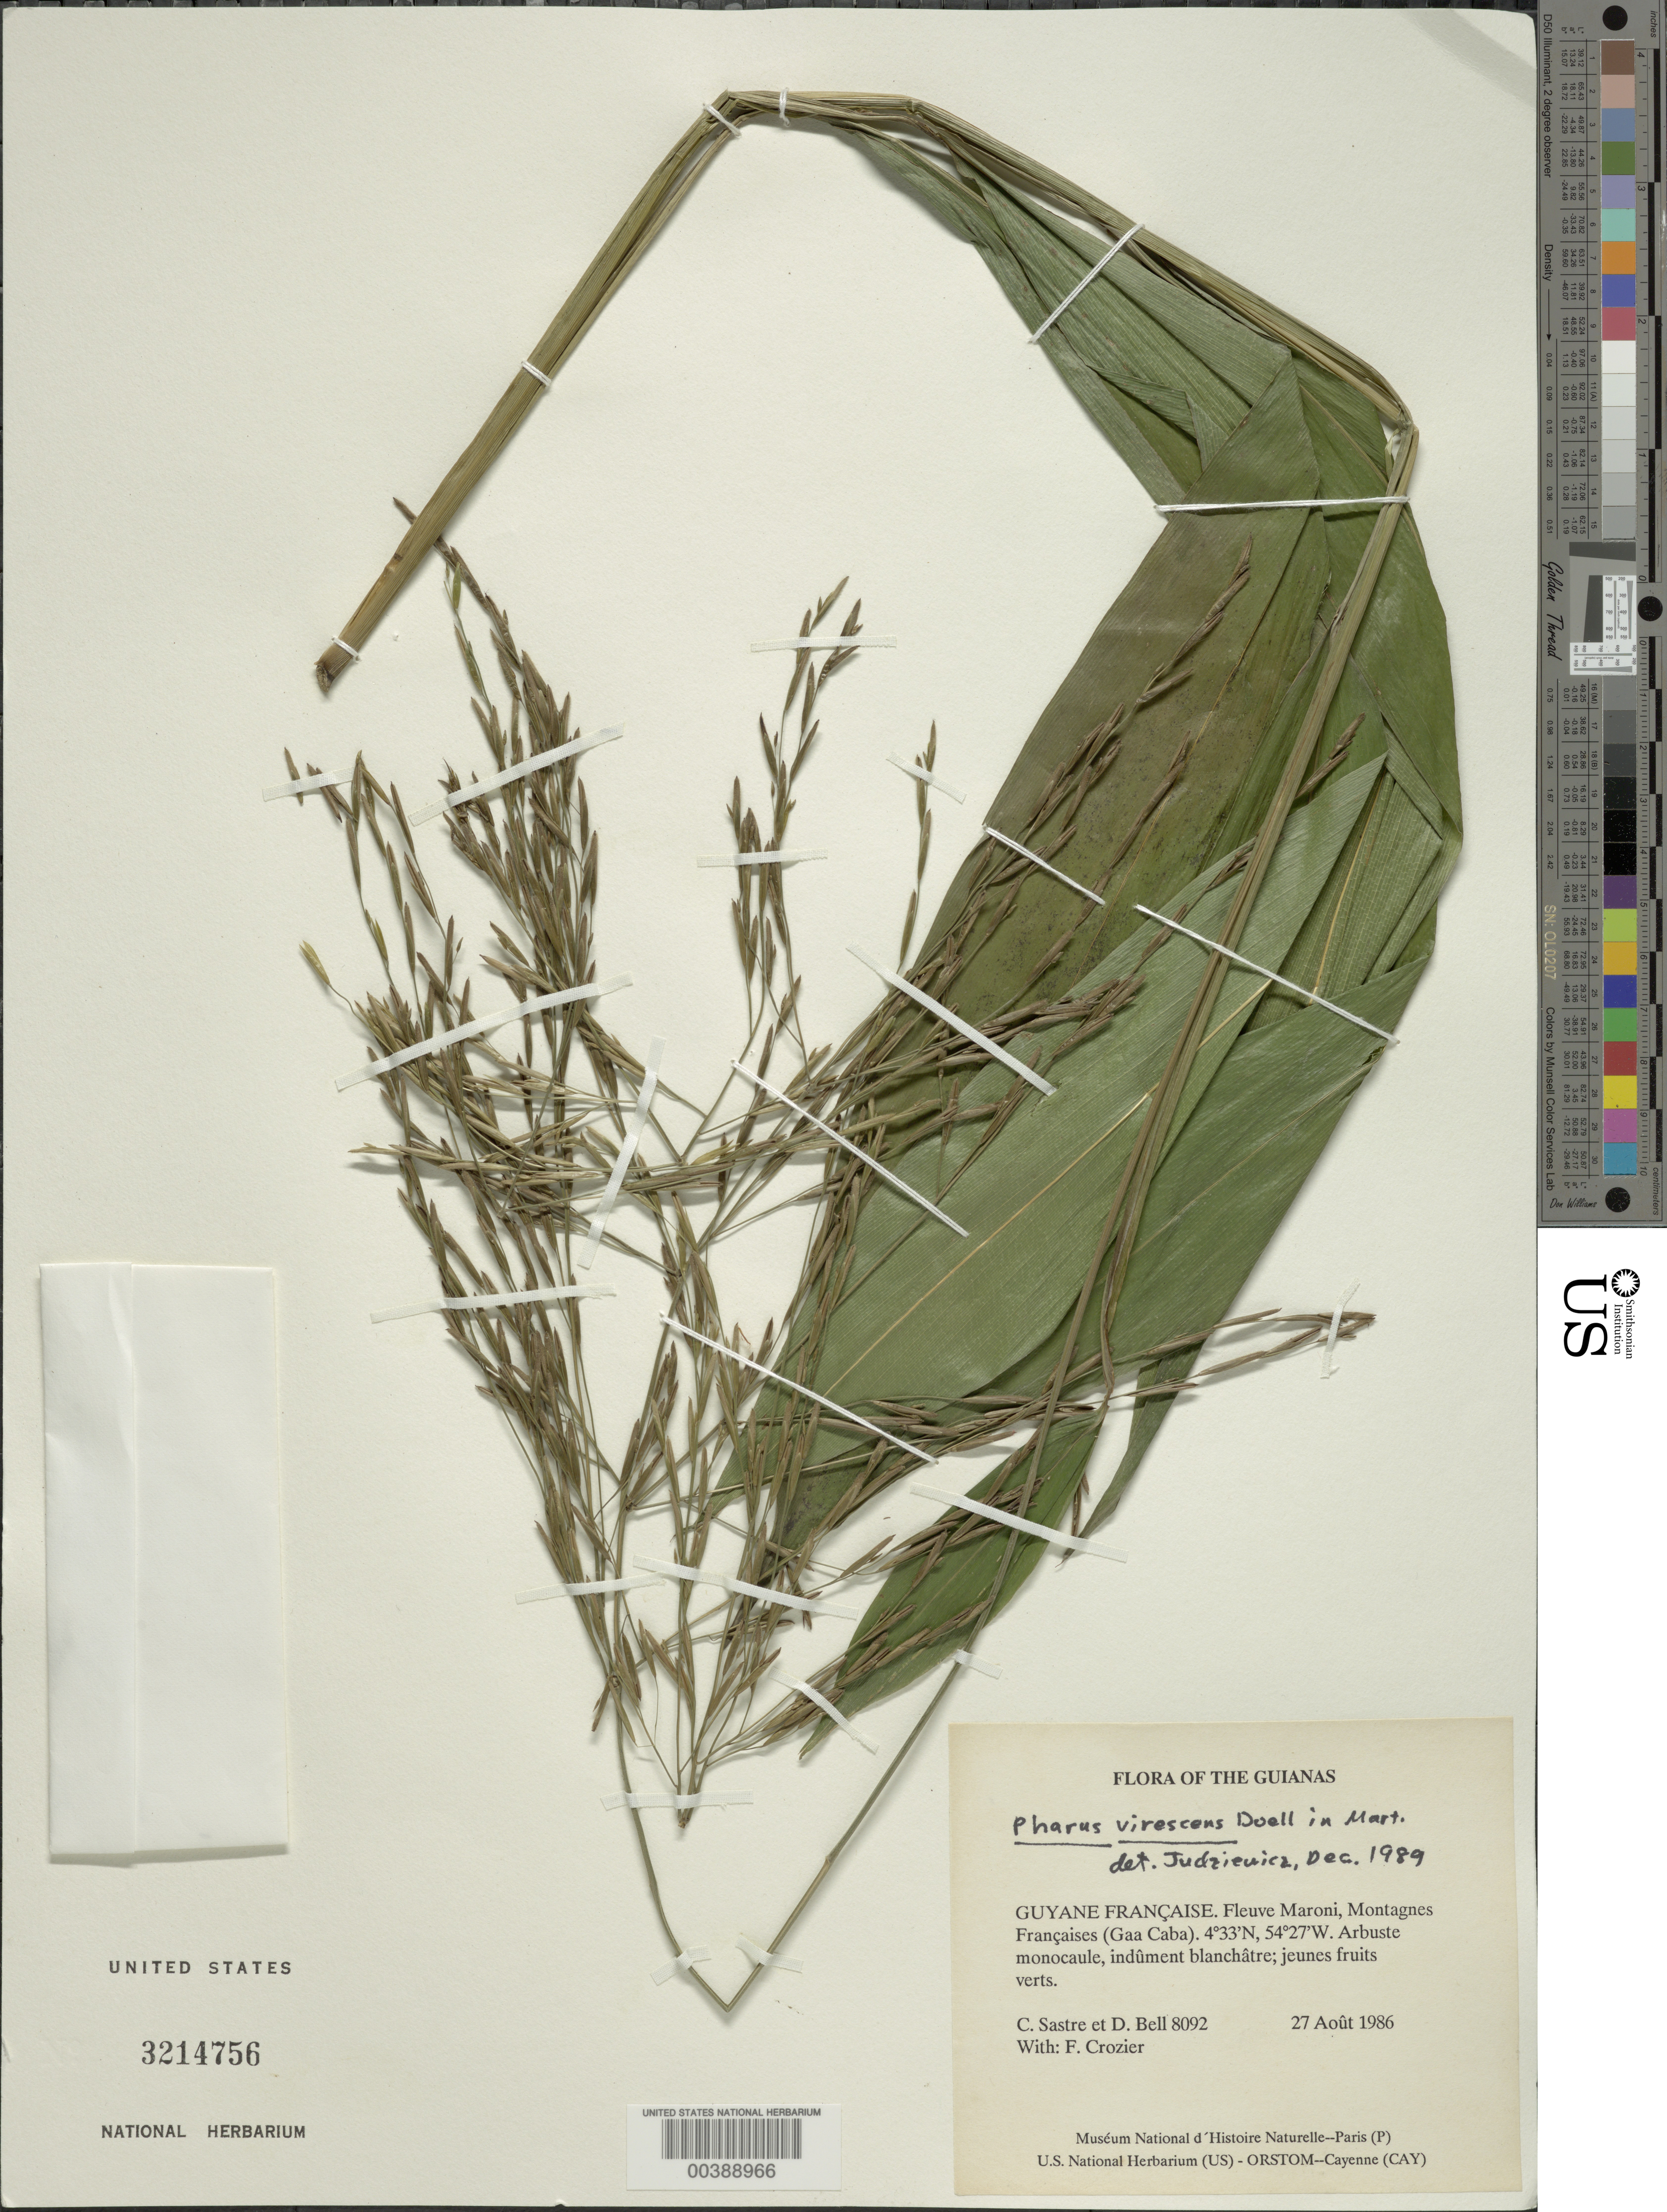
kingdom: Plantae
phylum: Tracheophyta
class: Liliopsida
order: Poales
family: Poaceae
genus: Pharus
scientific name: Pharus virescens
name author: Döll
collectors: C. H. L. Sastre, D. A. Bell & F. Crozier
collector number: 8092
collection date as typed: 27 Aug 1986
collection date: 1986-08-27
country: French Guiana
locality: Fleuve maroni, montagnes francaises (gaa caba)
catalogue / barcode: US 3214756